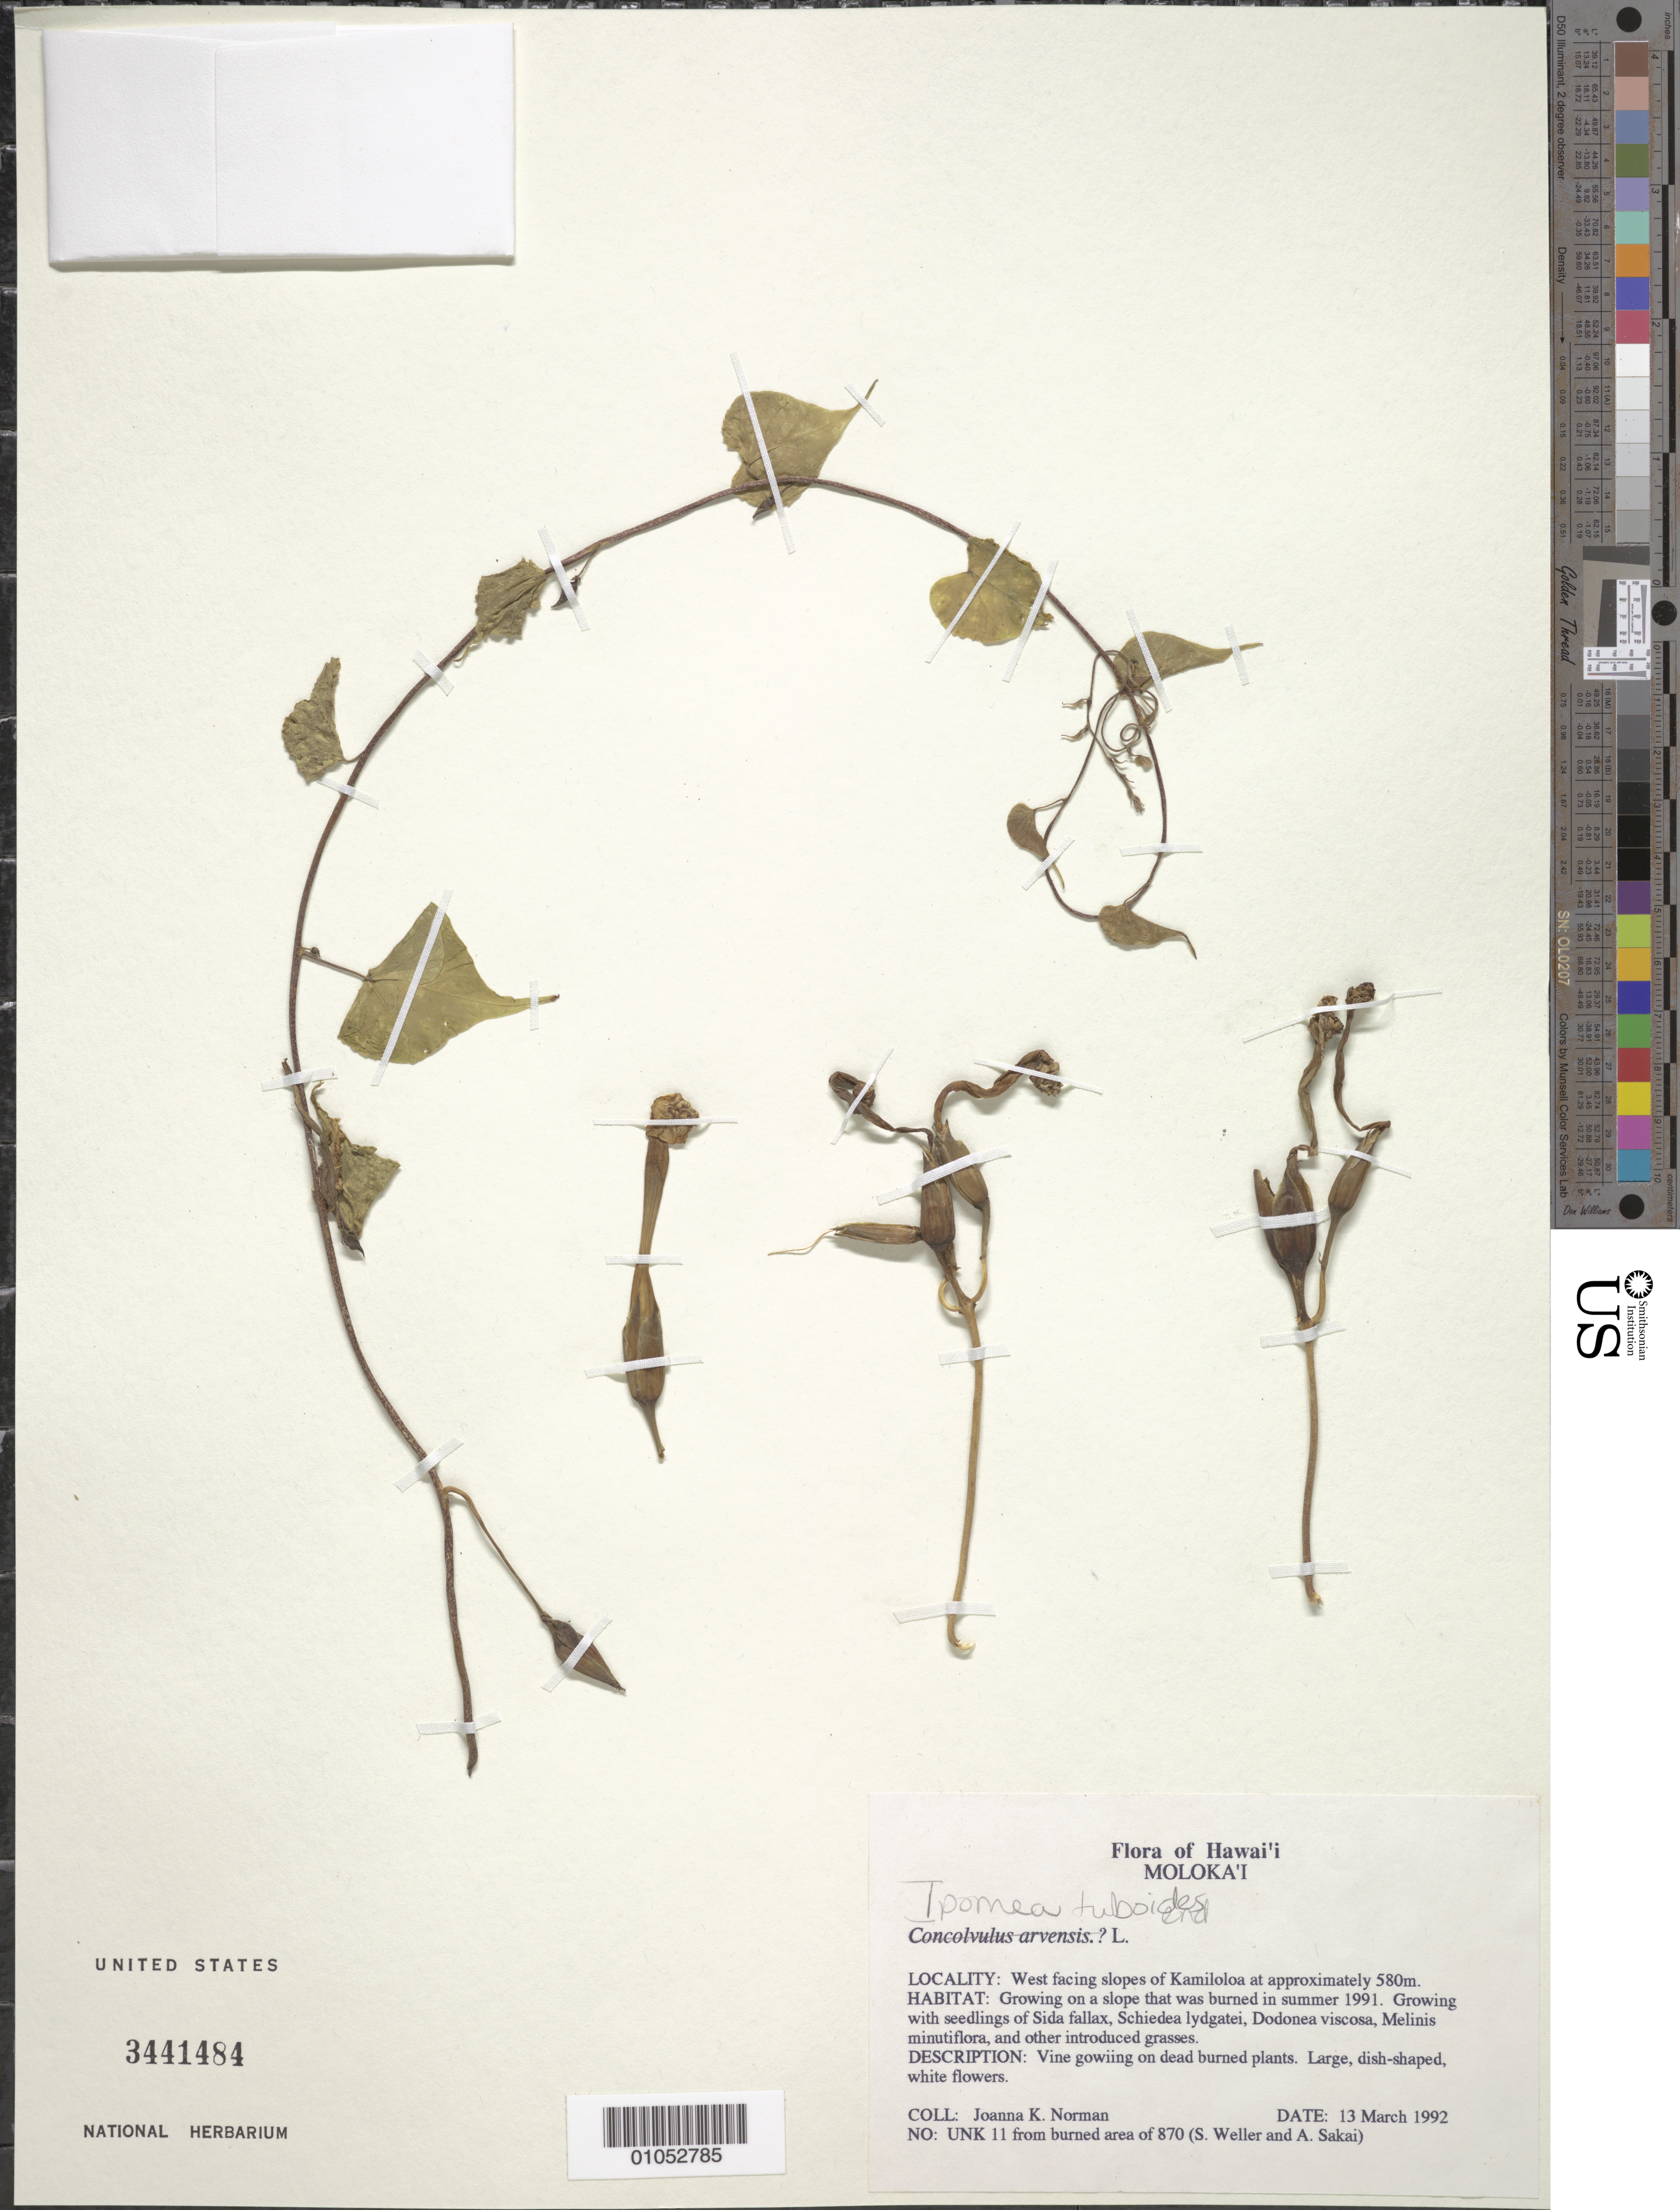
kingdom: Plantae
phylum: Tracheophyta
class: Magnoliopsida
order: Solanales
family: Convolvulaceae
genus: Ipomoea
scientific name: Ipomoea tuboides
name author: O. Deg. & Ooststr. in O. Deg.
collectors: J. Norman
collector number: UNK. 11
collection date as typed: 13 Mar 1992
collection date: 1992-03-13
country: United States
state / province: Hawaii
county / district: Maui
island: Moloka'i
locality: West facing slopes of Kamiloloa.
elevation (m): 580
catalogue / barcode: US 3441484